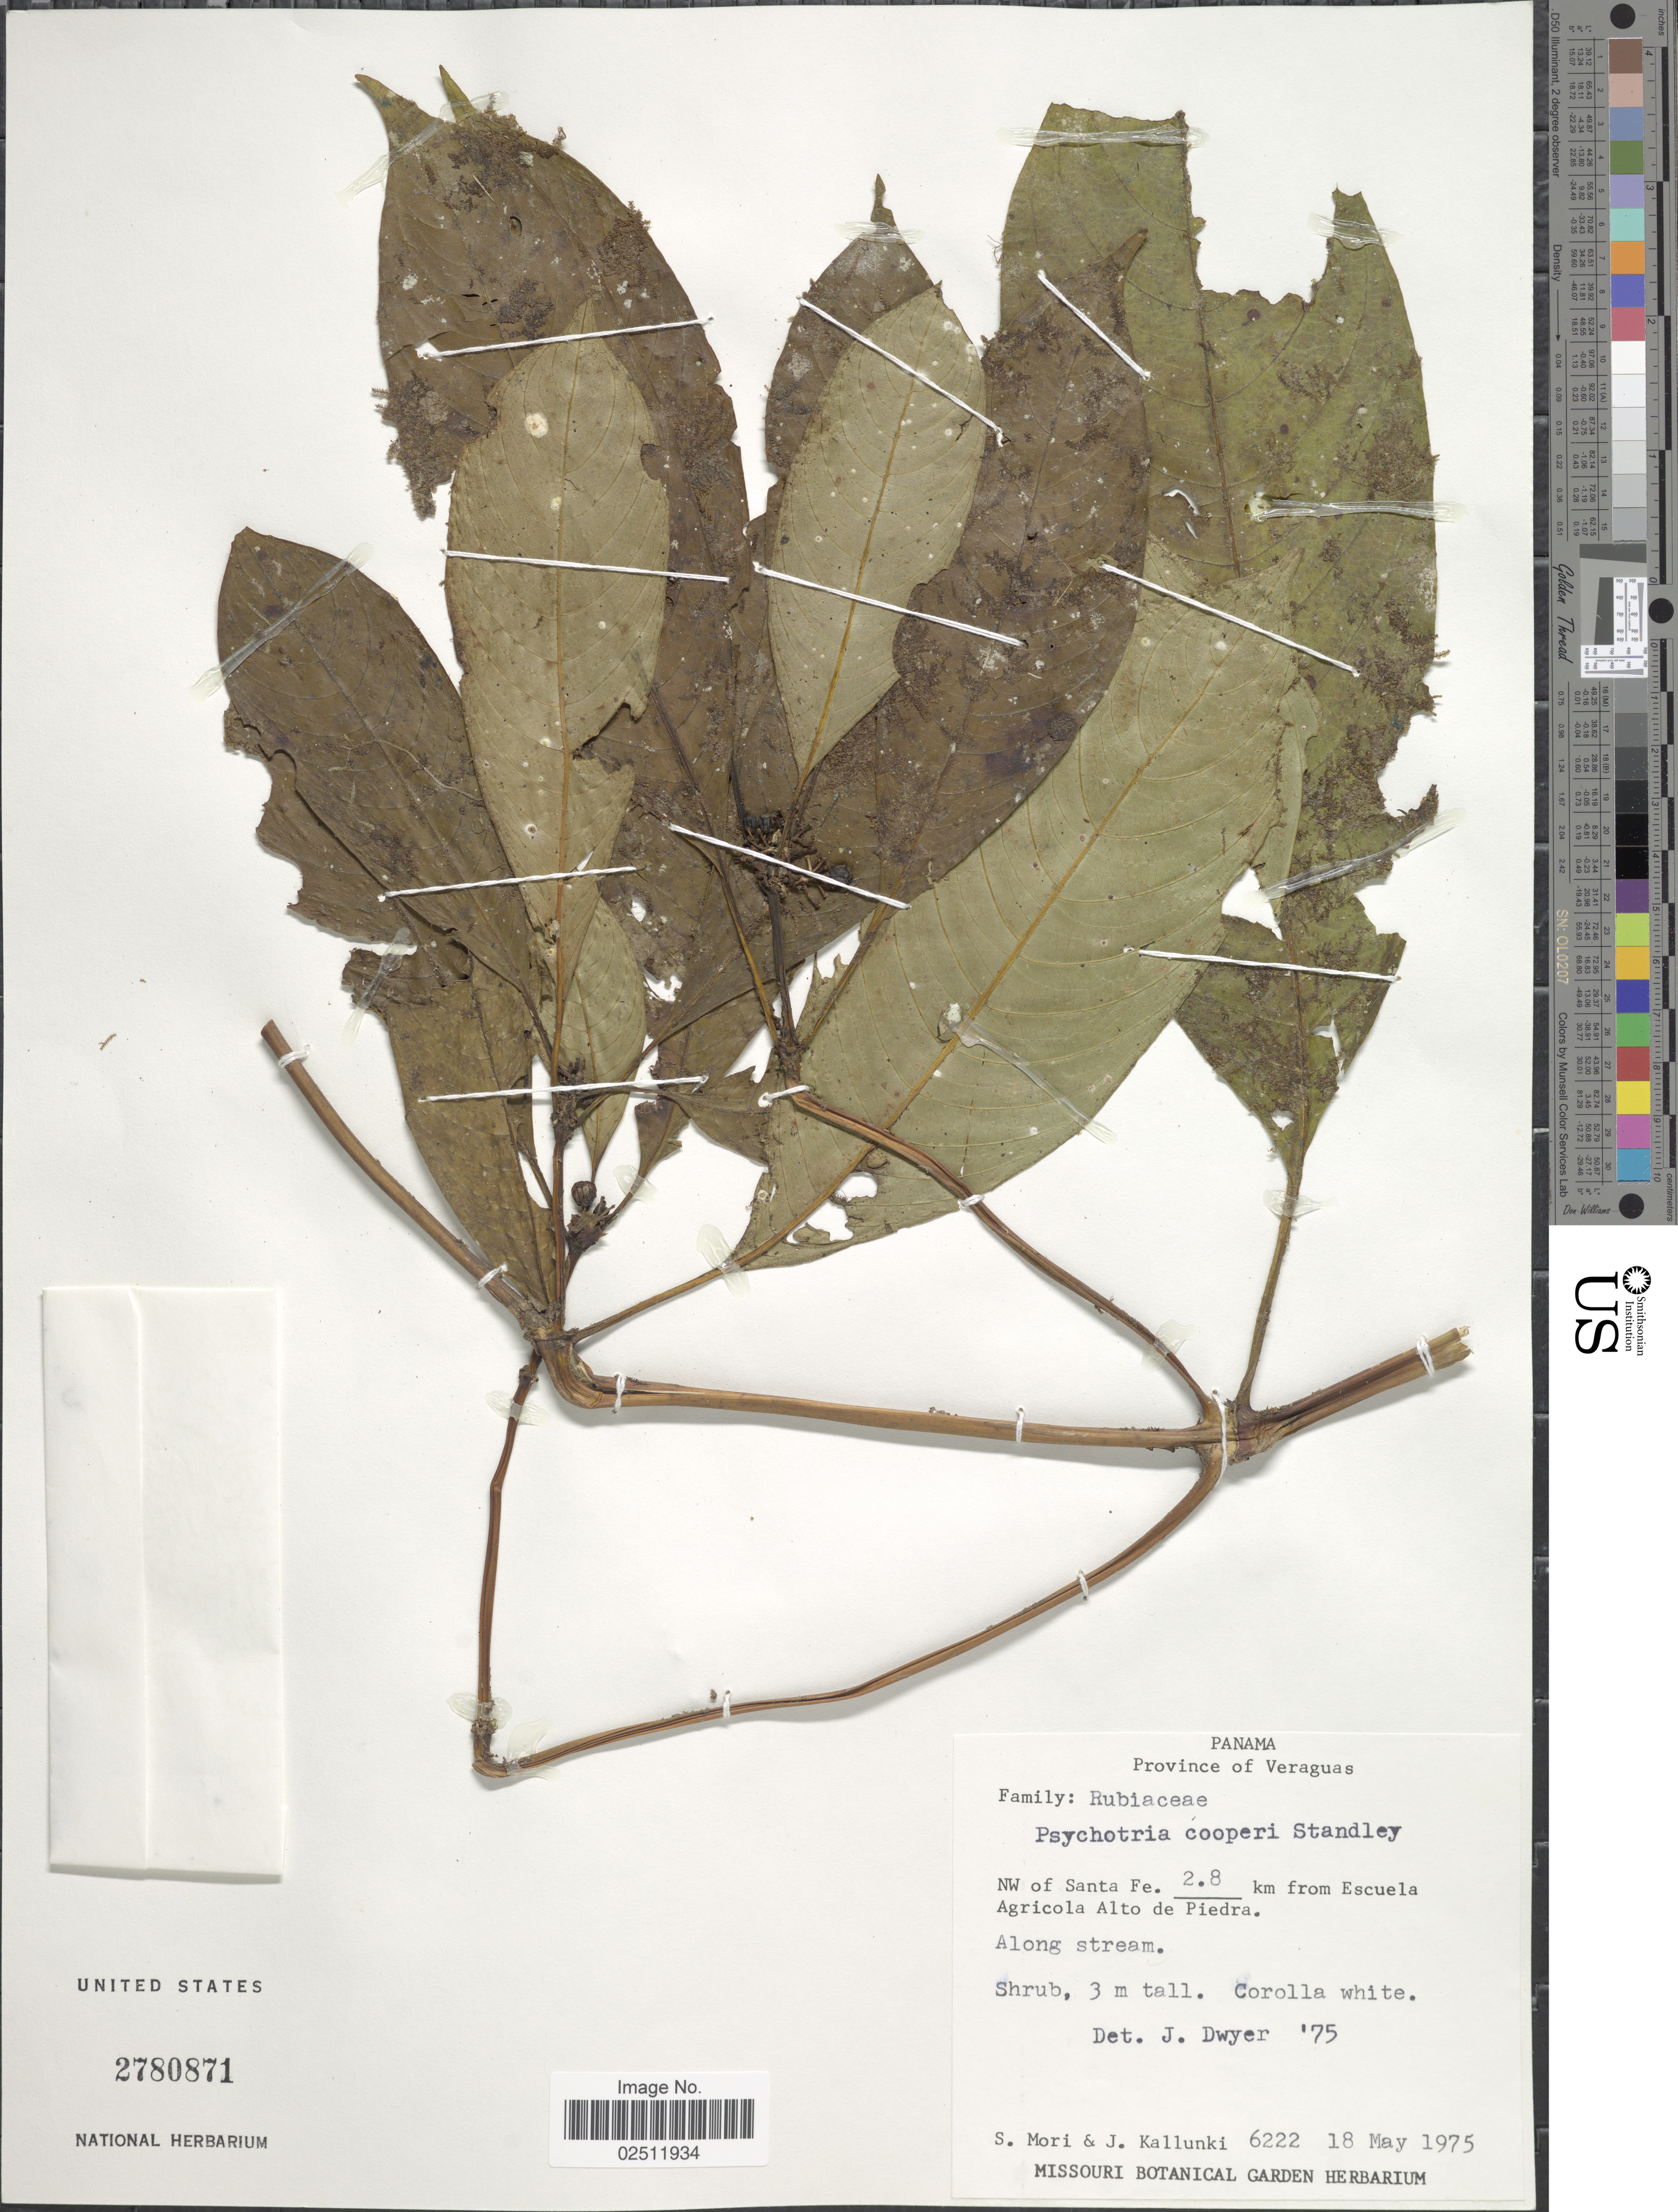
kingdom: Plantae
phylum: Tracheophyta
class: Magnoliopsida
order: Gentianales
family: Rubiaceae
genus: Psychotria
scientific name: Psychotria cooperi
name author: Standl.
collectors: S. Mori & J. Kallunki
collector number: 6222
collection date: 1975-05-18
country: Panama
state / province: Veraguas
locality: NW of Santa Fe. 2.8 km from Escuela Agricola Alto de Piedra. Along stream.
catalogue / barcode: US 2780871